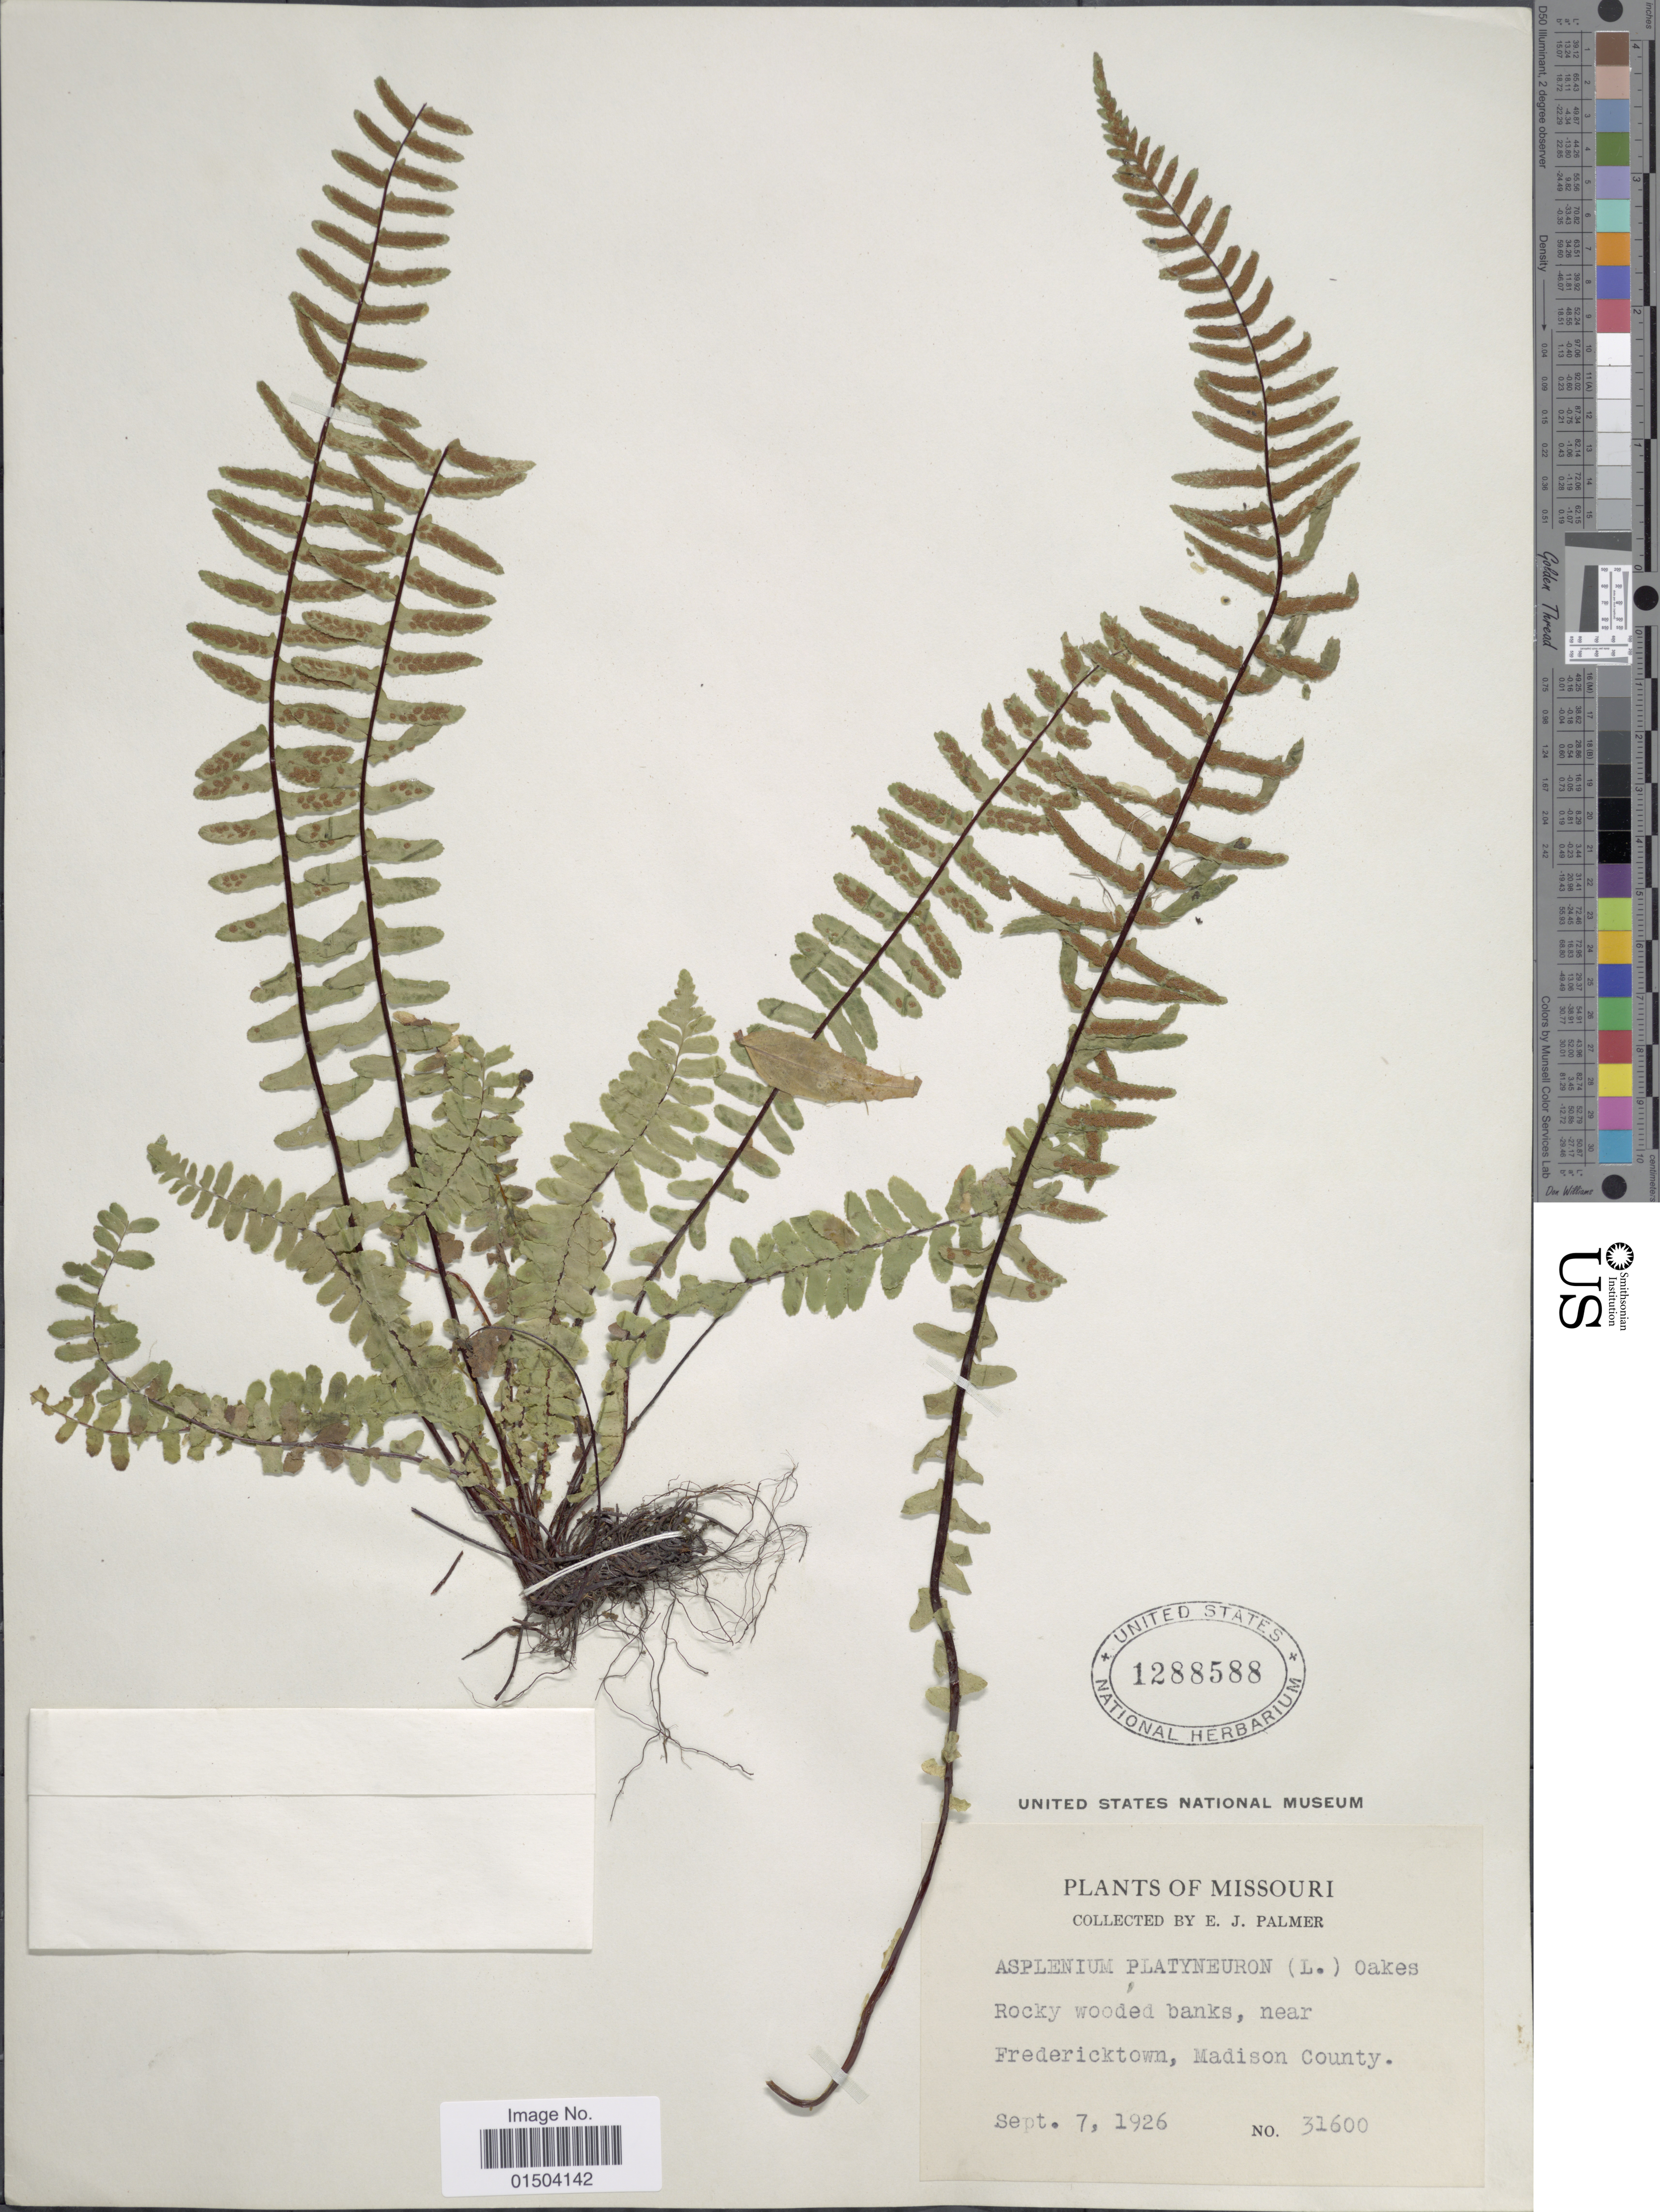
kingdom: Plantae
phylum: Tracheophyta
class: Polypodiopsida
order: Polypodiales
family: Aspleniaceae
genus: Asplenium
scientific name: Asplenium platyneuron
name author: (L.) Britton, Stearns & Poggenb.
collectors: E. J. Palmer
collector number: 31600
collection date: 1926-09-07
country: United States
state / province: Missouri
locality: Rocky wooded, banks, near Fredericktown, Madison County.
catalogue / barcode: US 1288588